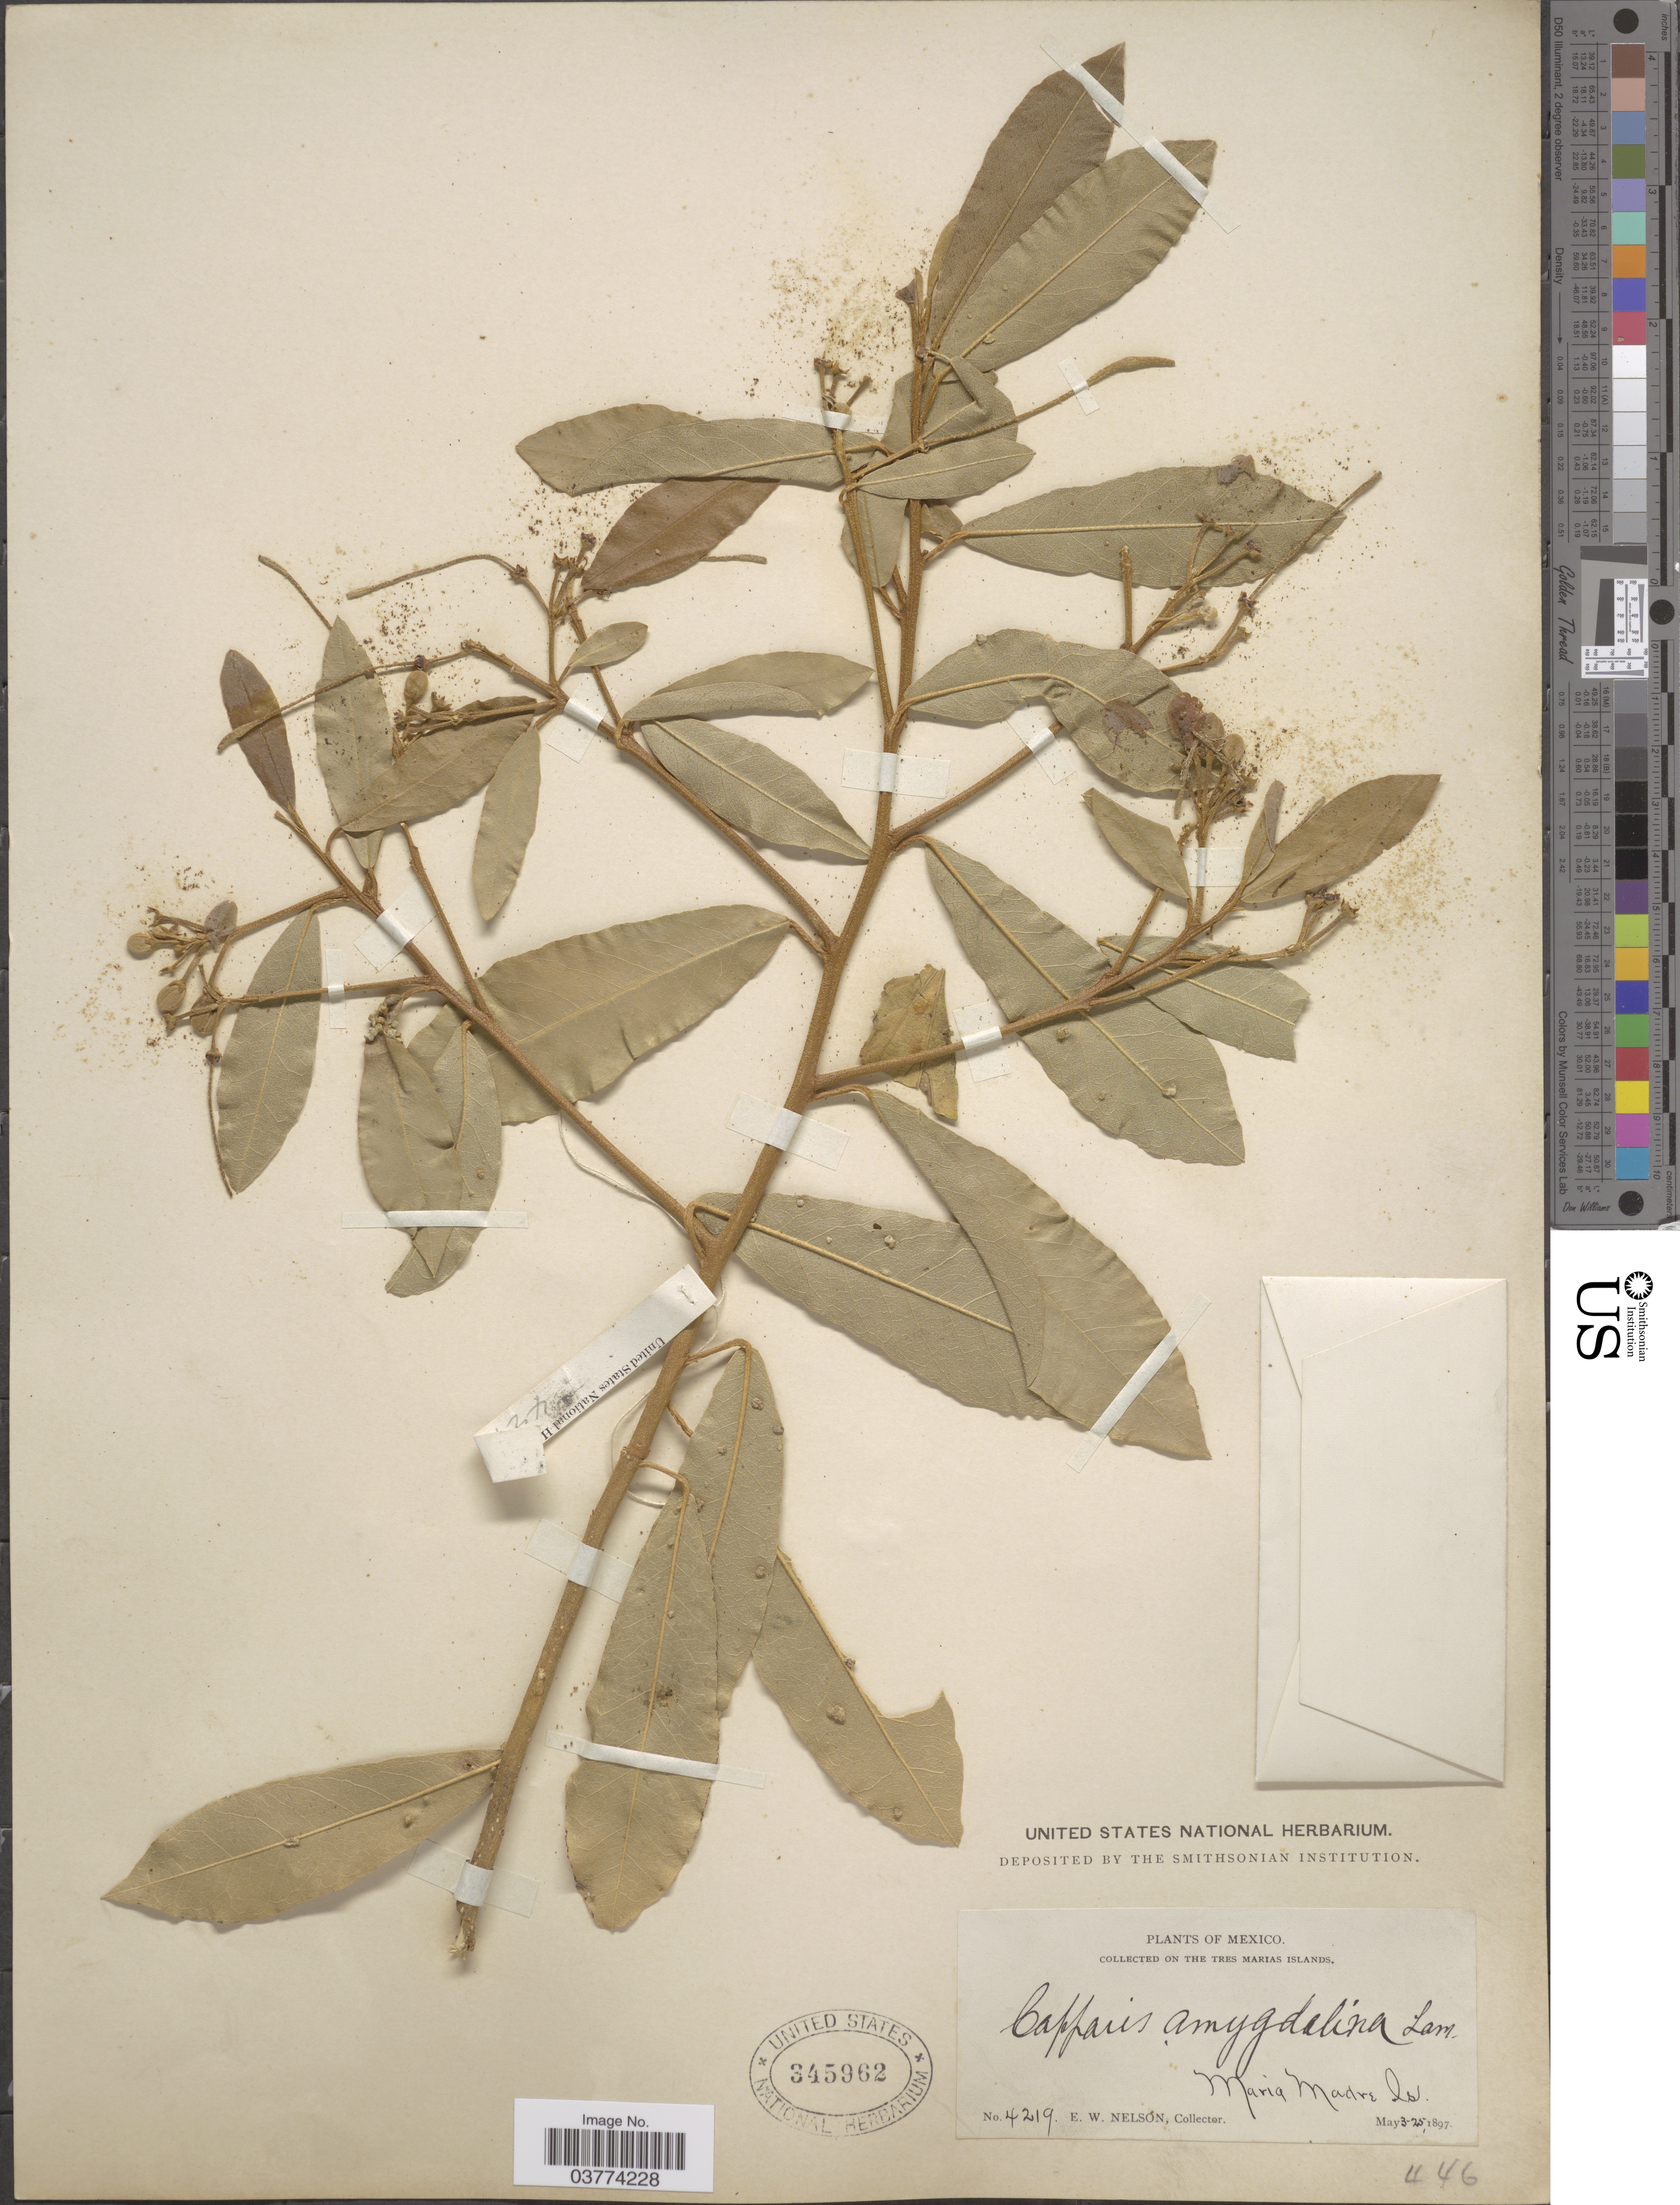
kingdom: Plantae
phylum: Tracheophyta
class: Magnoliopsida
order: Brassicales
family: Capparaceae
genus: Quadrella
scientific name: Quadrella indica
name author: (L.) Iltis & Cornejo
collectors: E. W. Nelson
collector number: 4219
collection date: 1897-05-03/1897-05-25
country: Mexico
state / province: Nayarit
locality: On the Tres Marias Islands. Maria Madre Is.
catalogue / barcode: US 345962